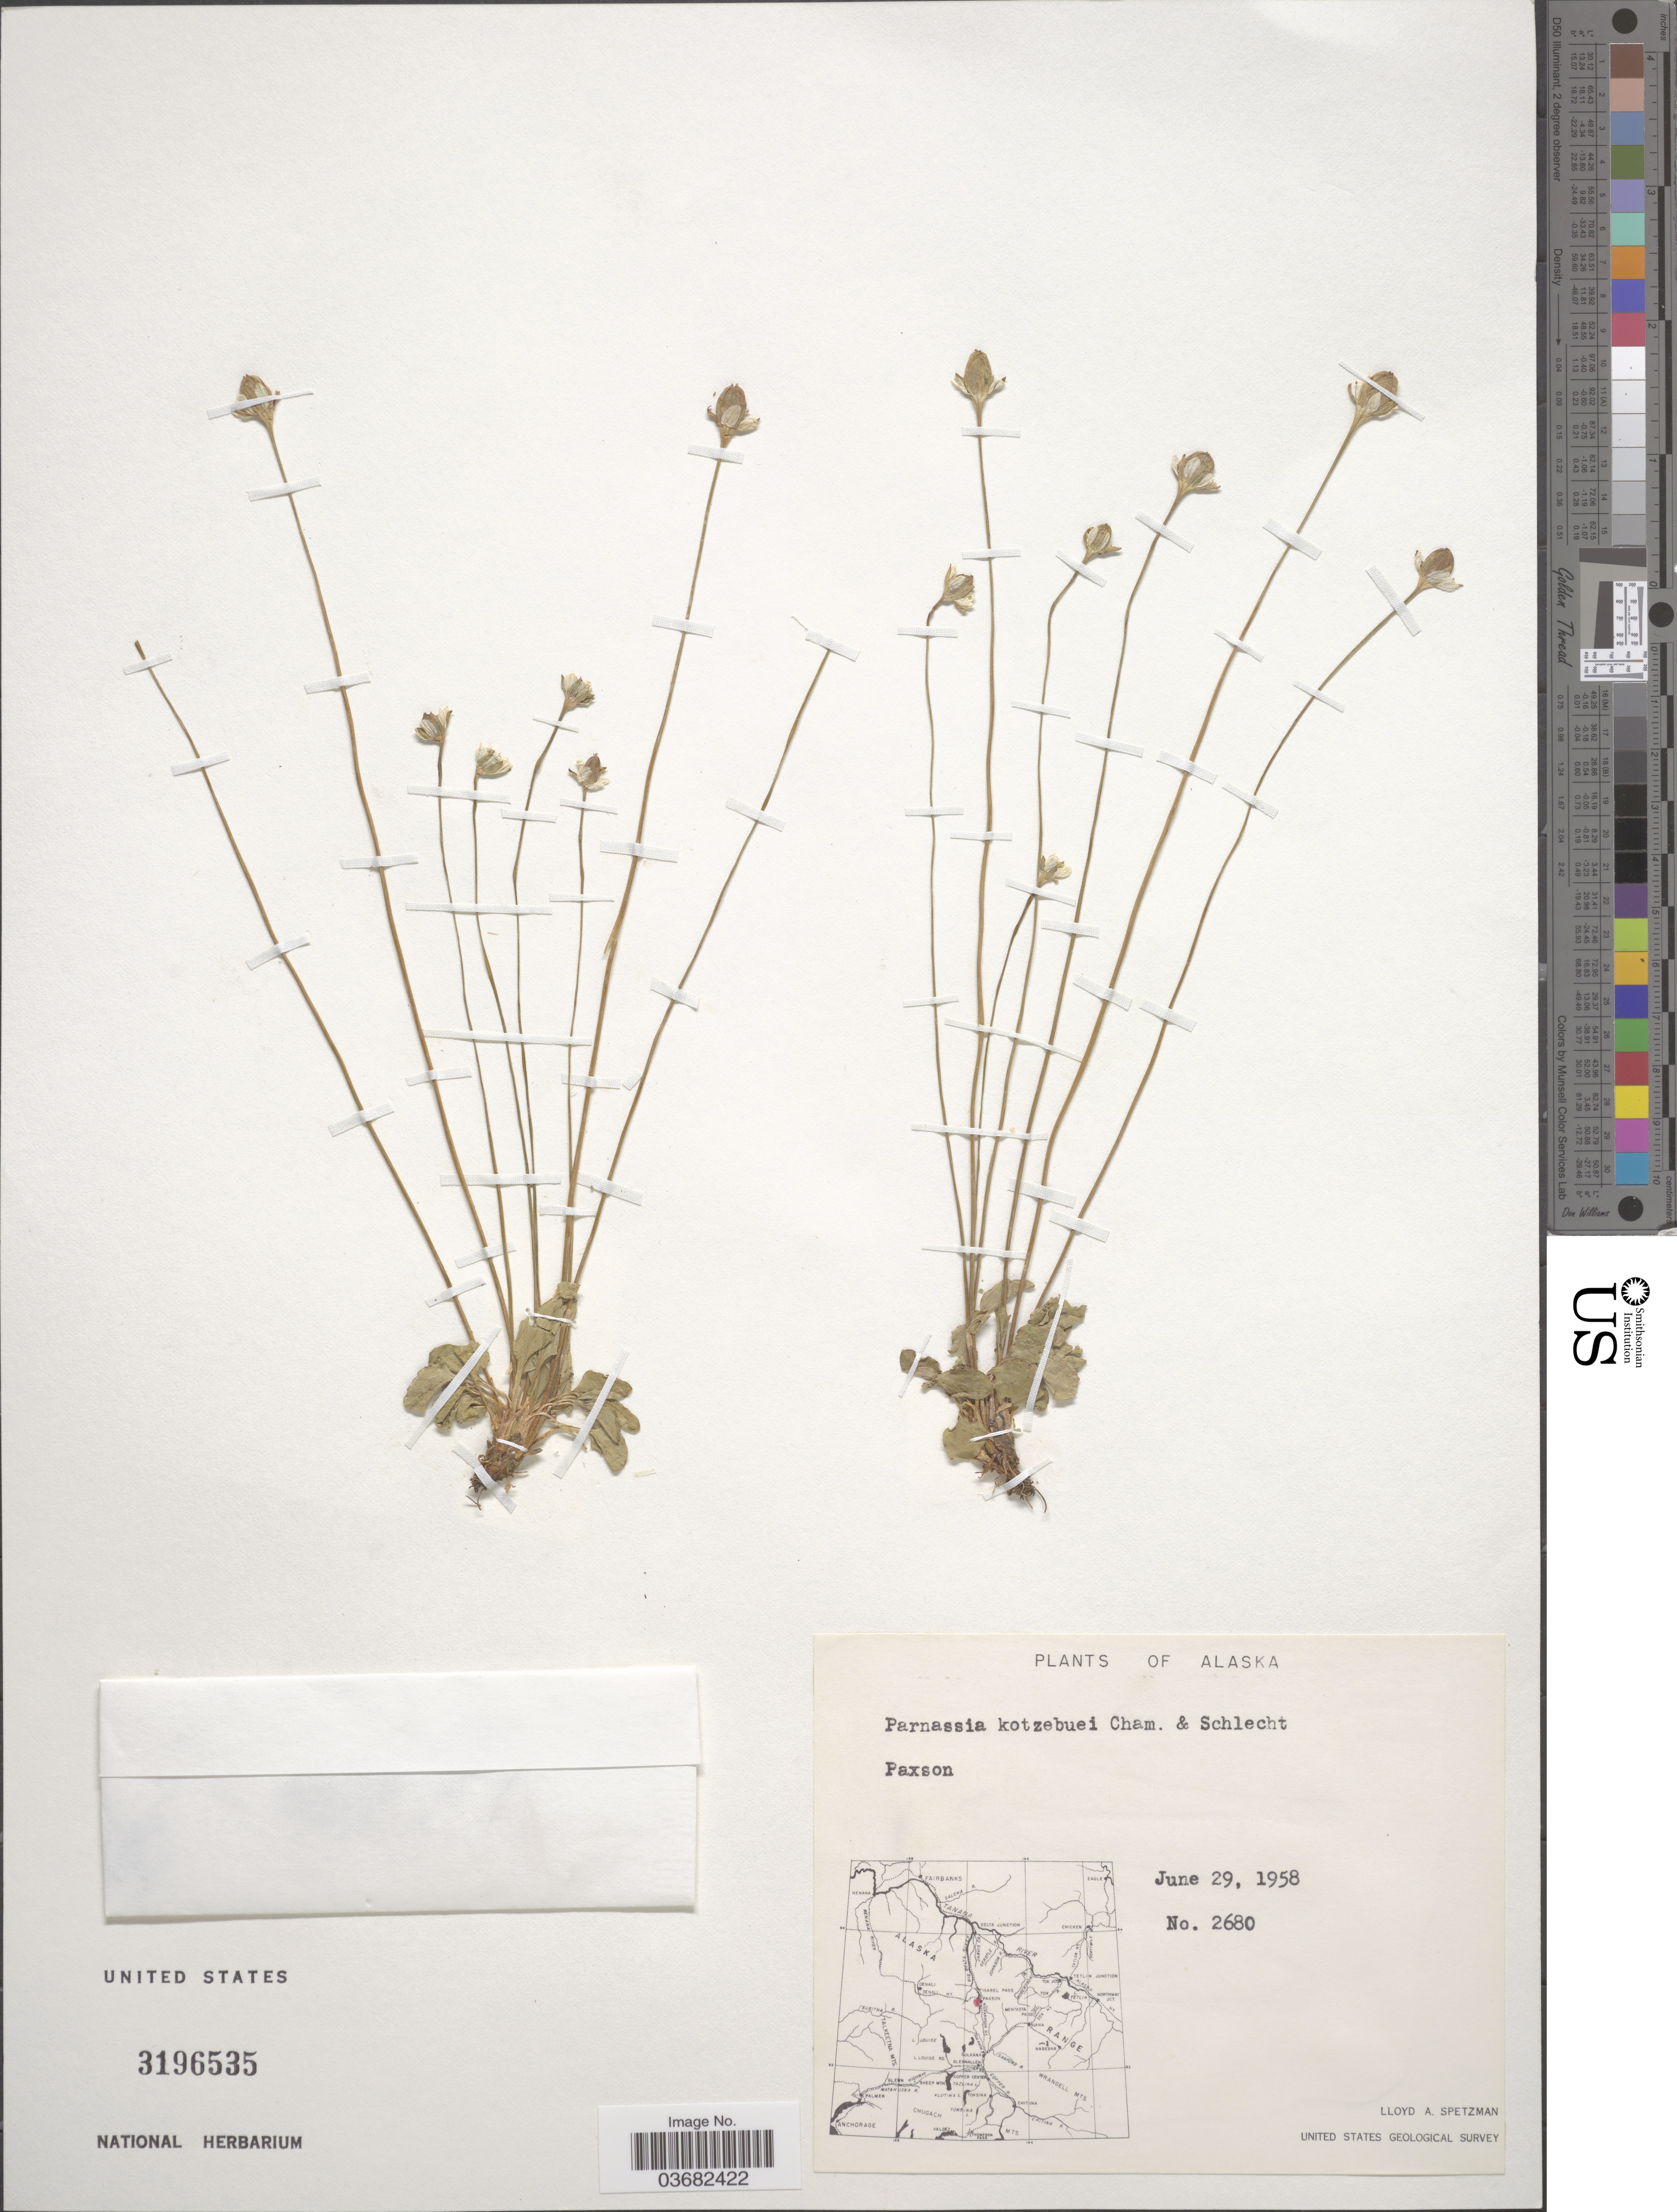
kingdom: Plantae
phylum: Tracheophyta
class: Magnoliopsida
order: Celastrales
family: Parnassiaceae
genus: Parnassia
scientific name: Parnassia kotzebuei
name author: Cham. ex Spreng.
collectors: L. Spetzman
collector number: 2680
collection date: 1958-06-29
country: United States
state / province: Alaska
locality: Paxon. United States Geological Pass.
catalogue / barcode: US 3196535